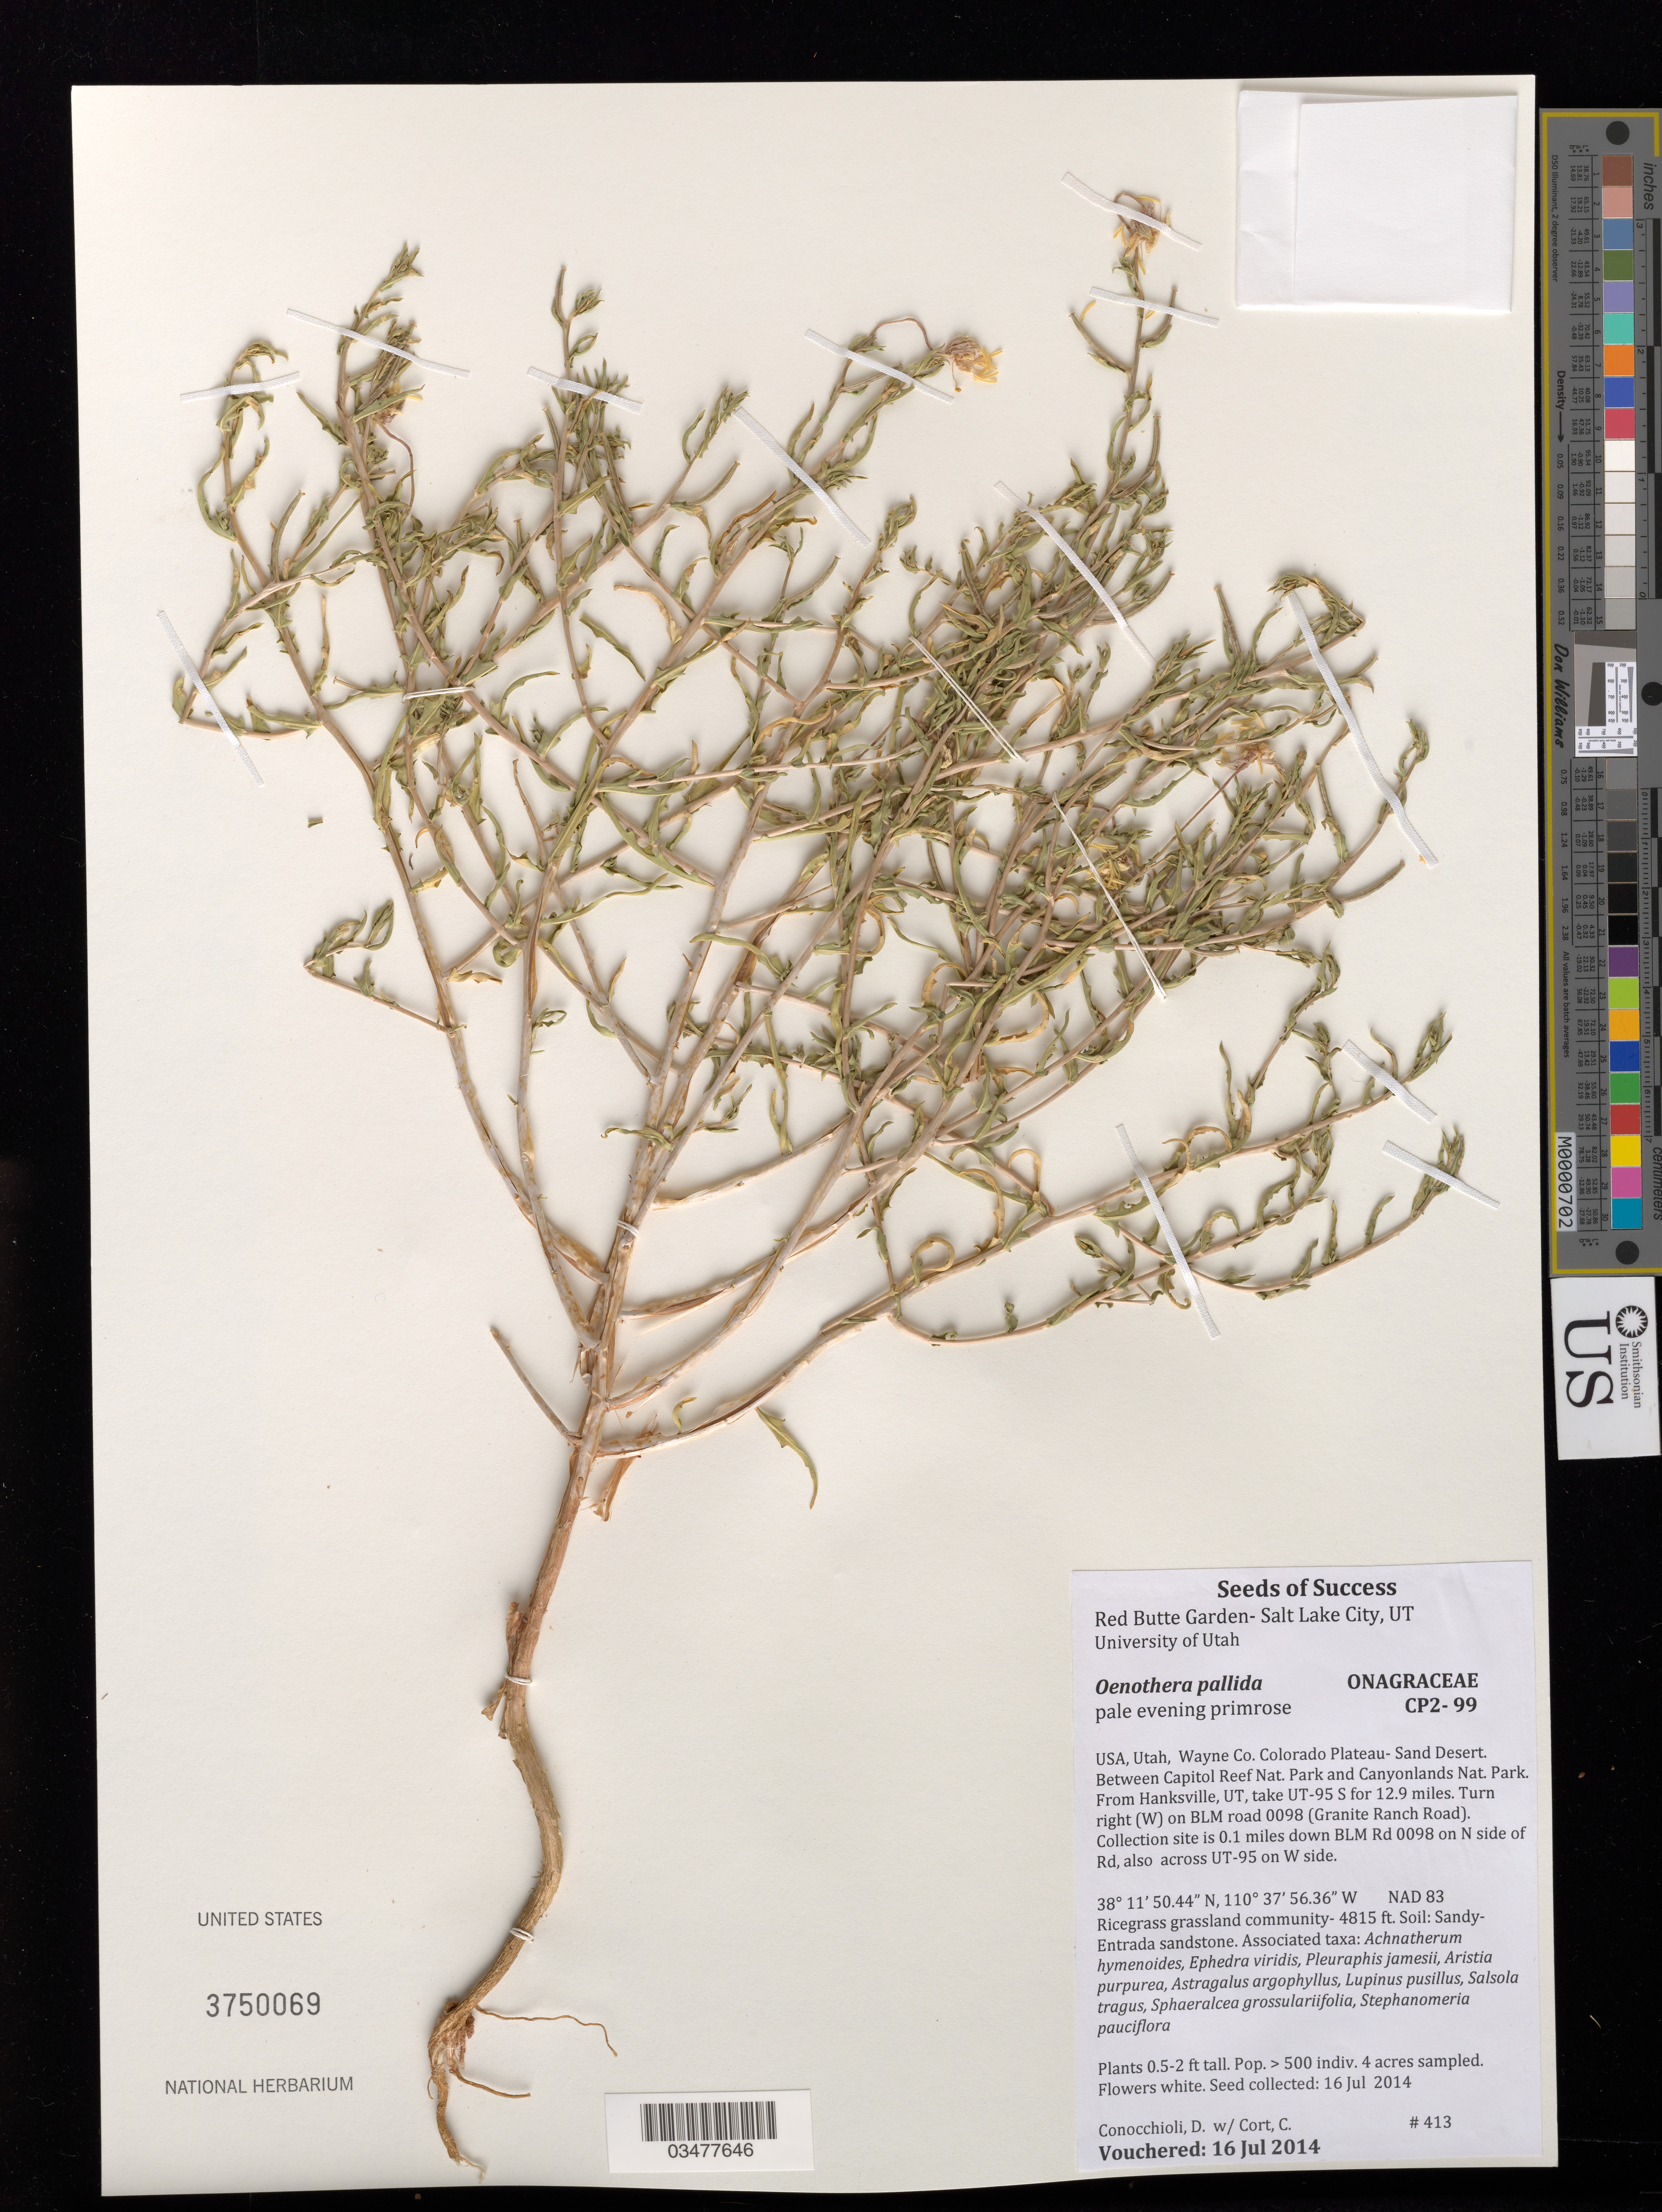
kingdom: Plantae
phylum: Tracheophyta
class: Magnoliopsida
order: Myrtales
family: Onagraceae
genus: Oenothera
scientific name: Oenothera pallida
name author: Lindl.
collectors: D. Conocchioli & C. Cort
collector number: CP2-99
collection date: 2014-07-16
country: United States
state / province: Utah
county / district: Wayne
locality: Between Capitol Reef Nat. Park and Canyonlands Nat. Park.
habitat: Ricegrass grassland community. Soil: Sandy- Entrada sandstone. With Aristia purpurea, Lupinus pusillus, Salsola tragus, ect.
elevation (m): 1468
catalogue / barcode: US 3750069